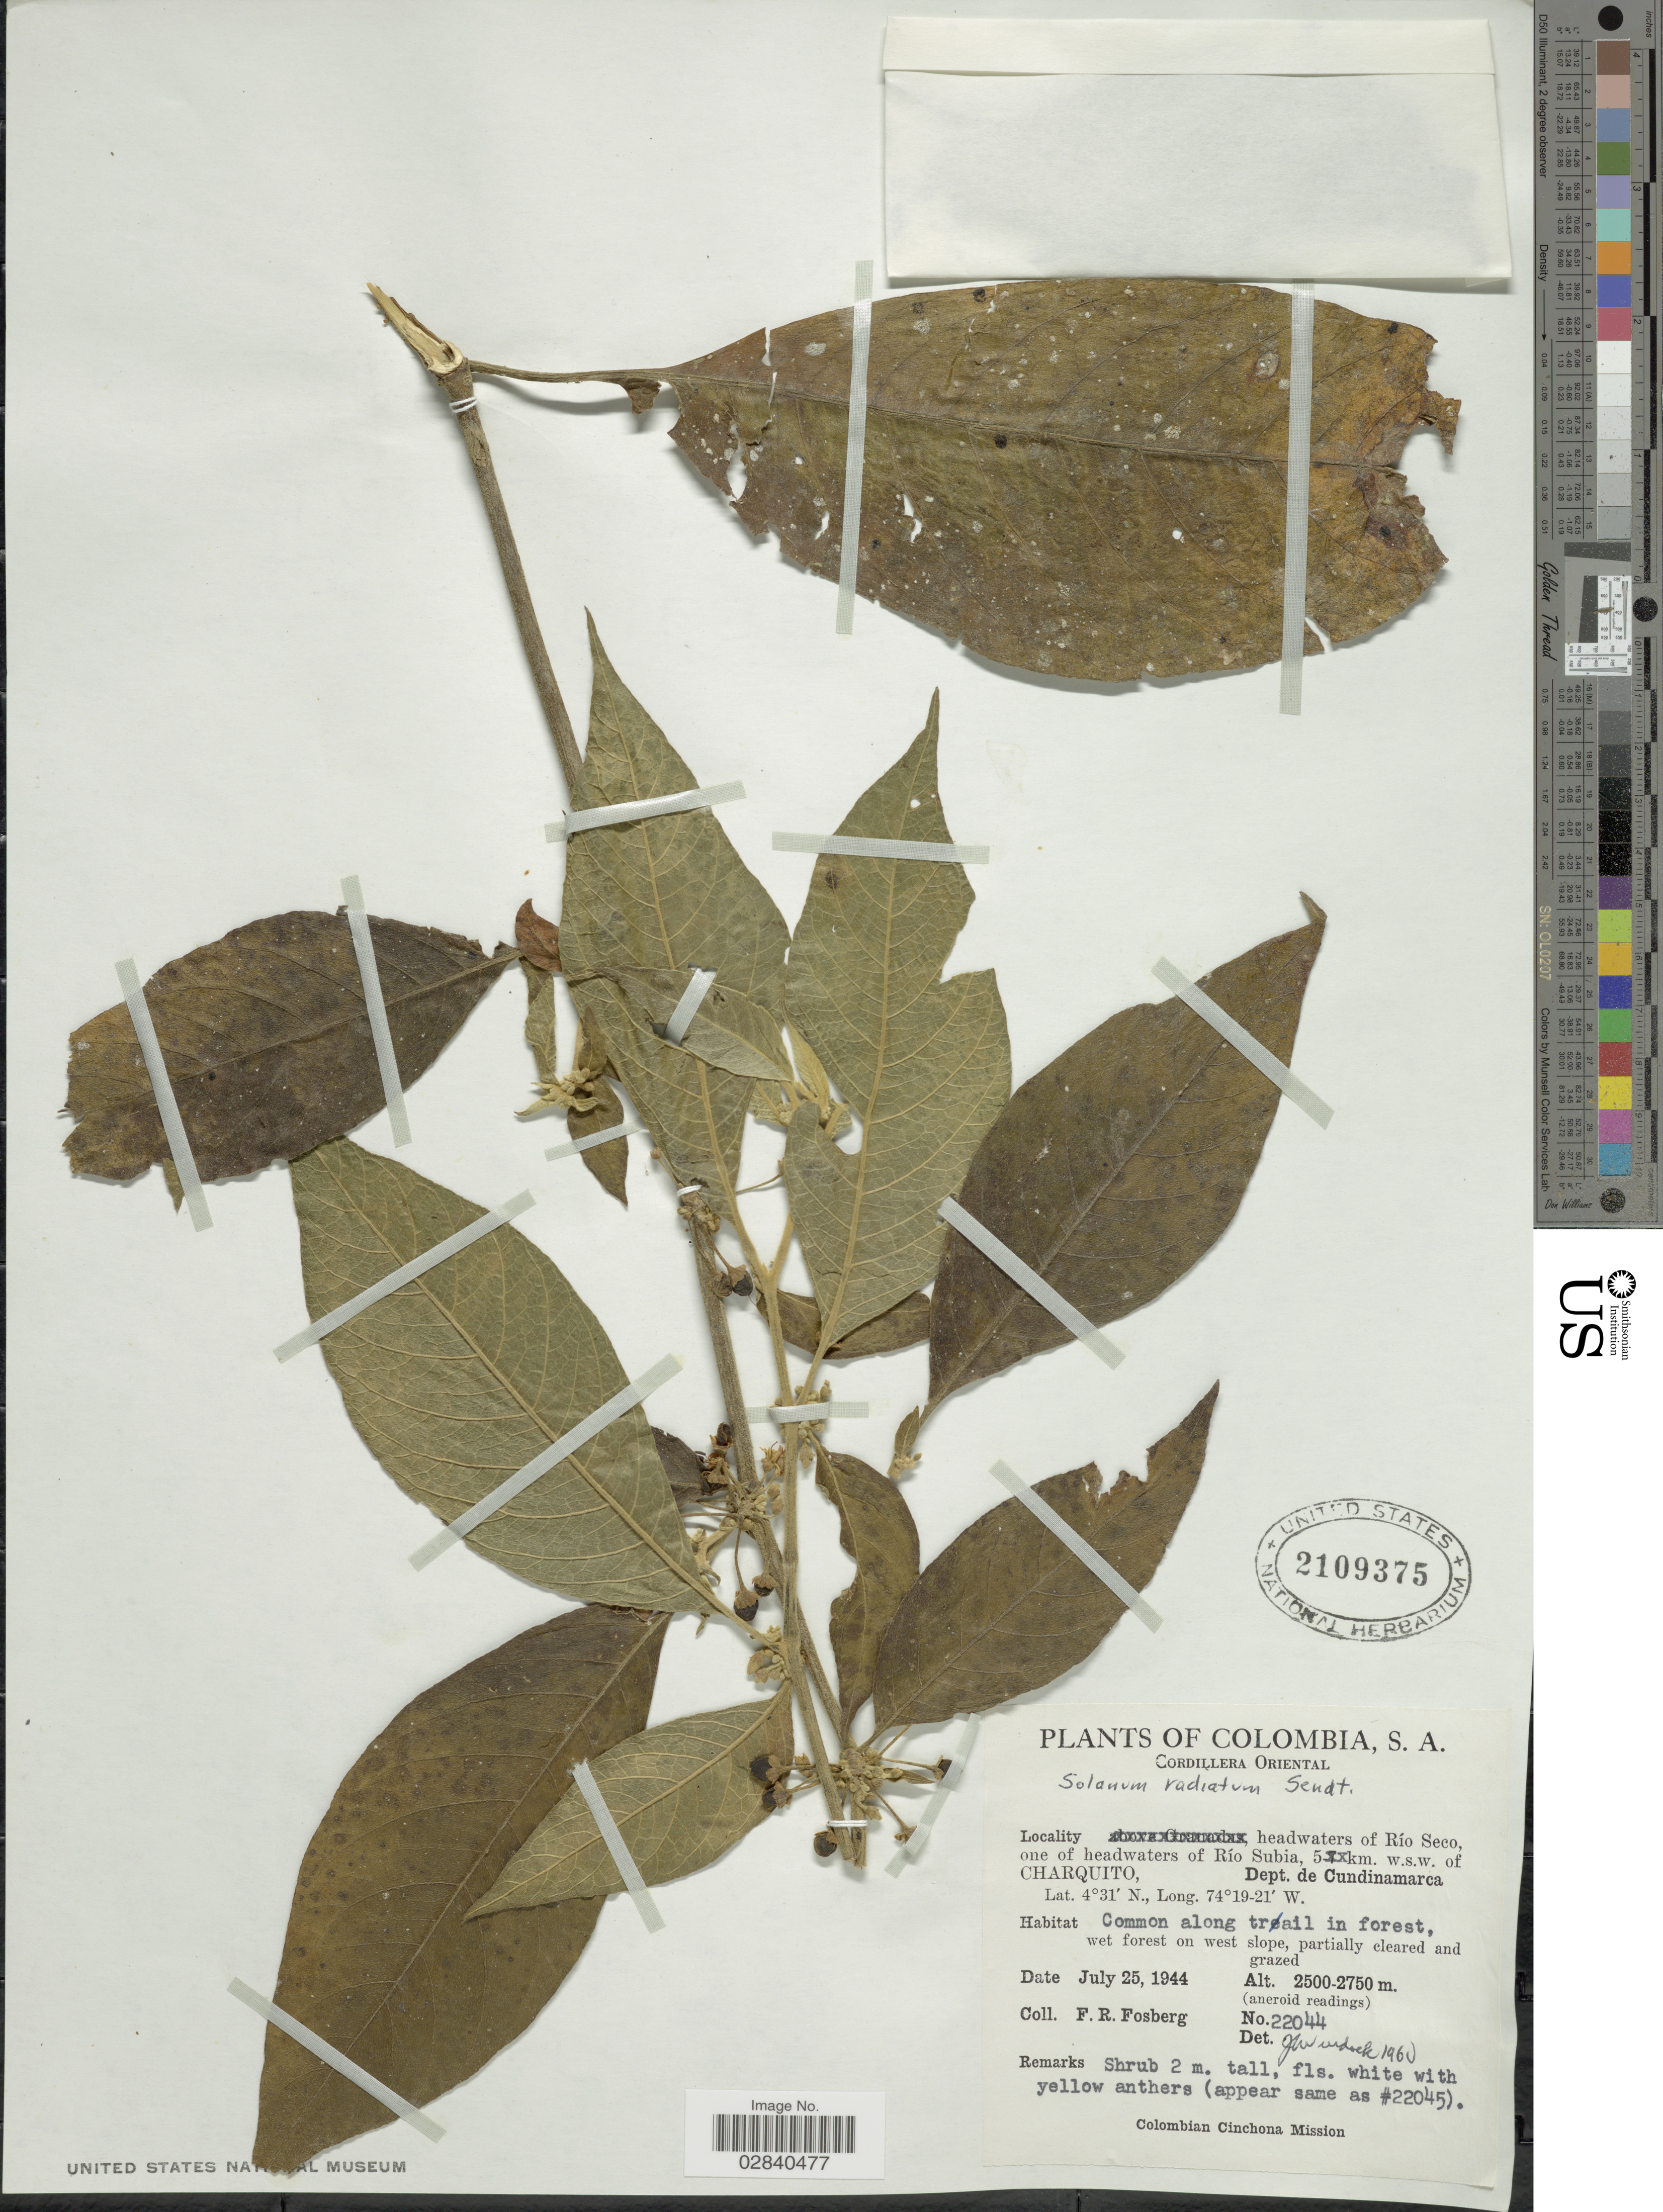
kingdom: Plantae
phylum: Tracheophyta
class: Magnoliopsida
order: Solanales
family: Solanaceae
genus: Lycianthes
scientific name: Lycianthes radiata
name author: (Sendtn.) Bitter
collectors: F. R. Fosberg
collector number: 22044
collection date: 1944-07-25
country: Colombia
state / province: Cundinamarca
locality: Cordillera Oriental, headwaters of Río Seco, one of headwaters of Río Subia, 5 km. w.s.w. of Charquito, Dept. de Cundinamarca.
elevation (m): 2500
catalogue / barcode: US 2109375